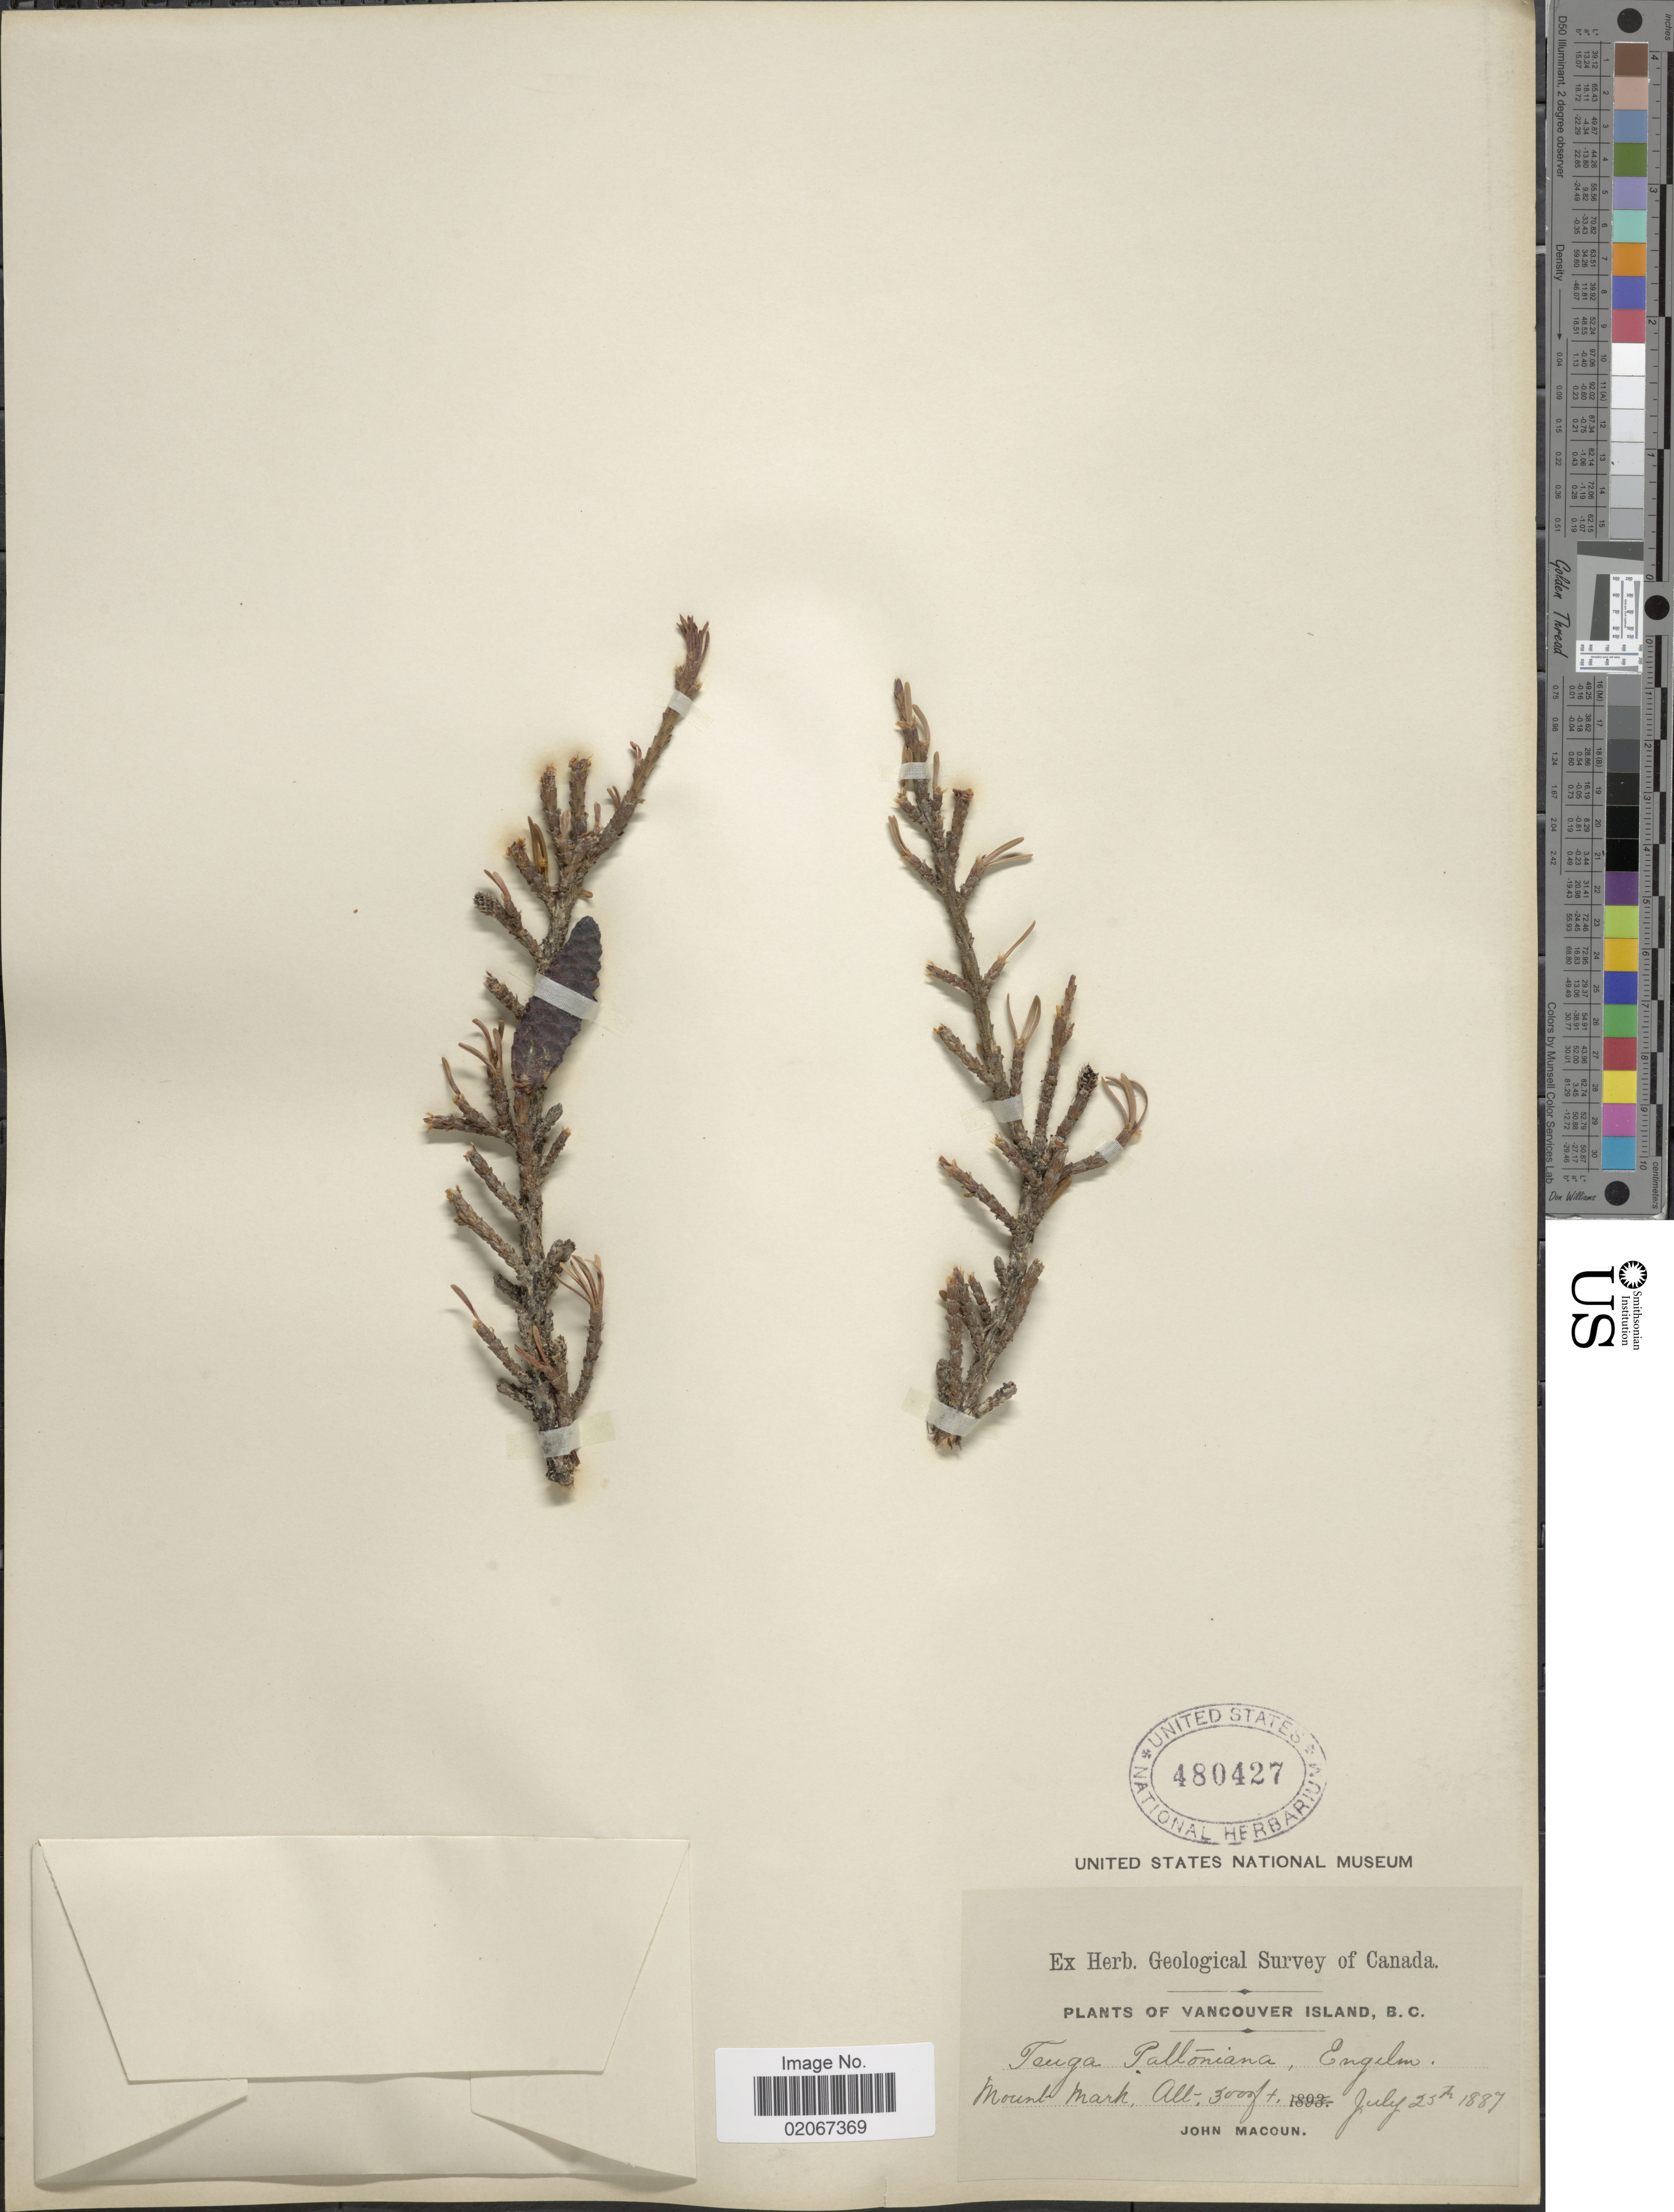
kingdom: Plantae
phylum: Tracheophyta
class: Pinopsida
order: Pinales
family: Pinaceae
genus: Tsuga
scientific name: Tsuga mertensiana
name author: (Bong.) Carrière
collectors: J. Macoun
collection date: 1887-07-25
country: Canada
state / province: British Columbia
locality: Vancouver Island, B.C. Mount Mark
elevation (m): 914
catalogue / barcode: US 480427